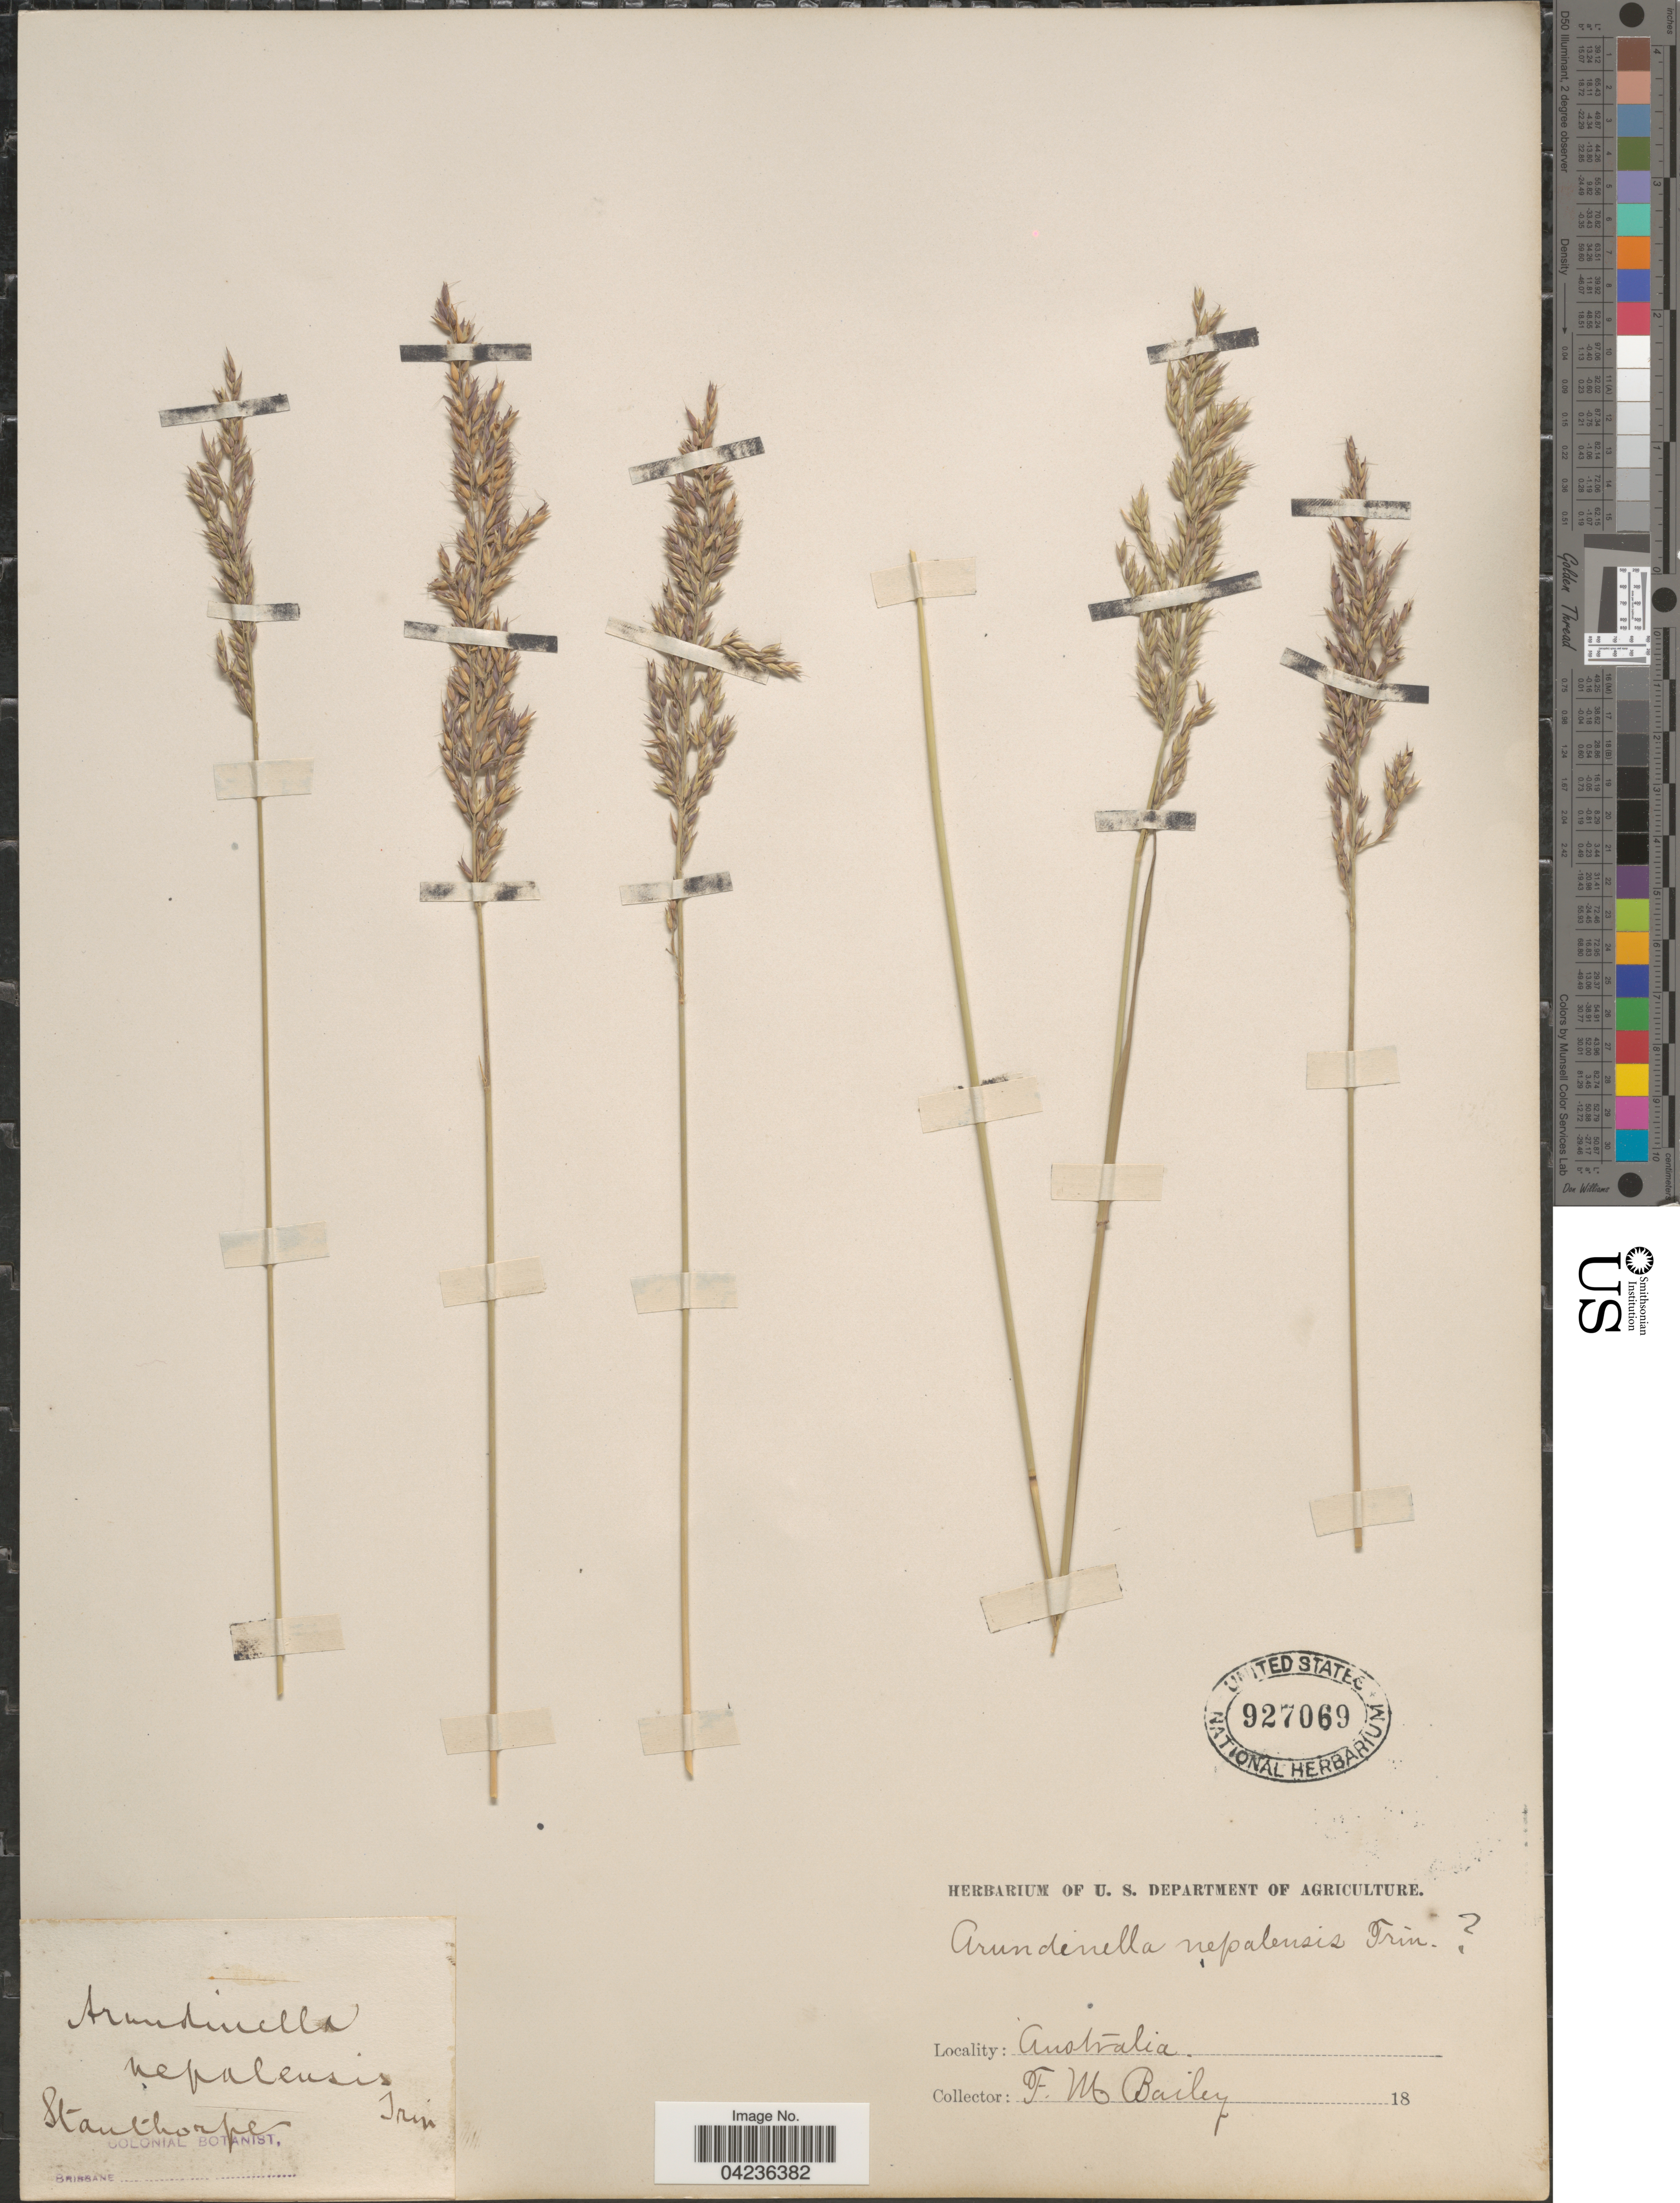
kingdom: Plantae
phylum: Tracheophyta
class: Liliopsida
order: Poales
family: Poaceae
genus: Arundinella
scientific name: Arundinella nepalensis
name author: Trin.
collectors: F. M. Bailey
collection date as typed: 18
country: Australia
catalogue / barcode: US 927069